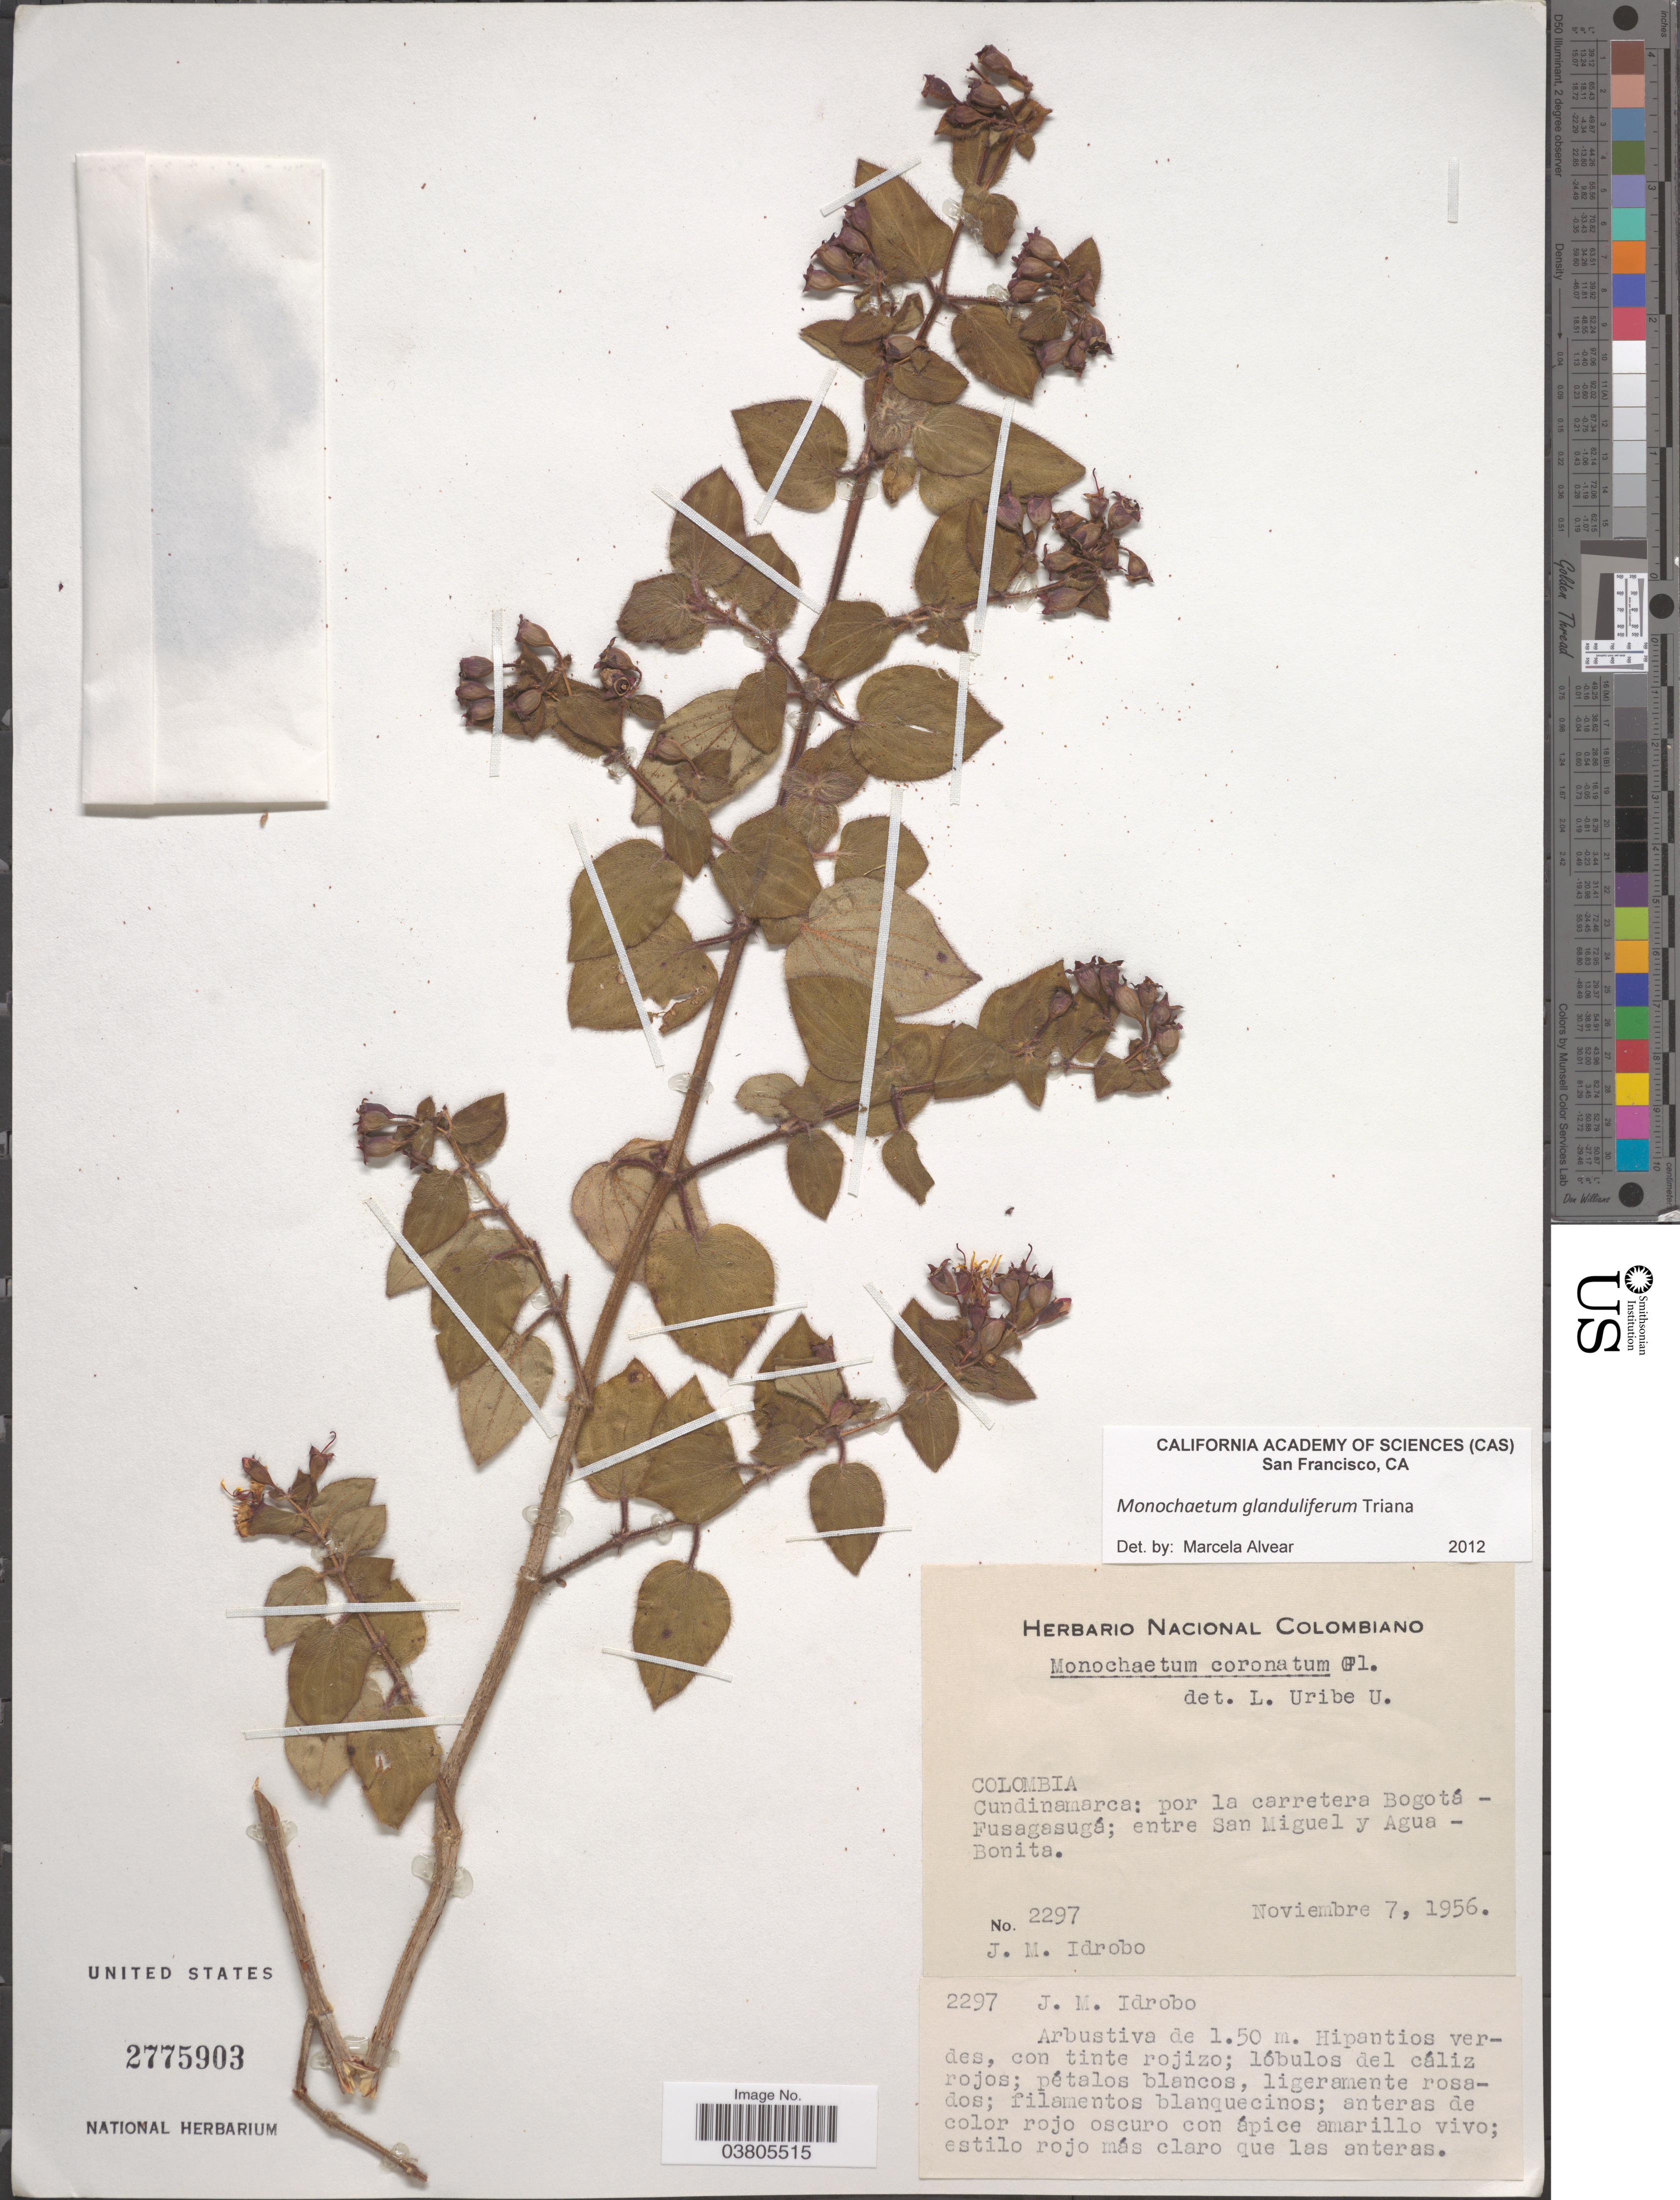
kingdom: Plantae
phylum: Tracheophyta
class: Magnoliopsida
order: Myrtales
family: Melastomataceae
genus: Monochaetum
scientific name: Monochaetum glanduliferum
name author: Triana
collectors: J. M. Idrobo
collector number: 2297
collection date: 1956-11-07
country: Colombia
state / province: Cundinamarca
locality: Por la carretera Bogotá - Fusagasugá; entre San Miguel y Agua - Bonita.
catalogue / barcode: US 2775903